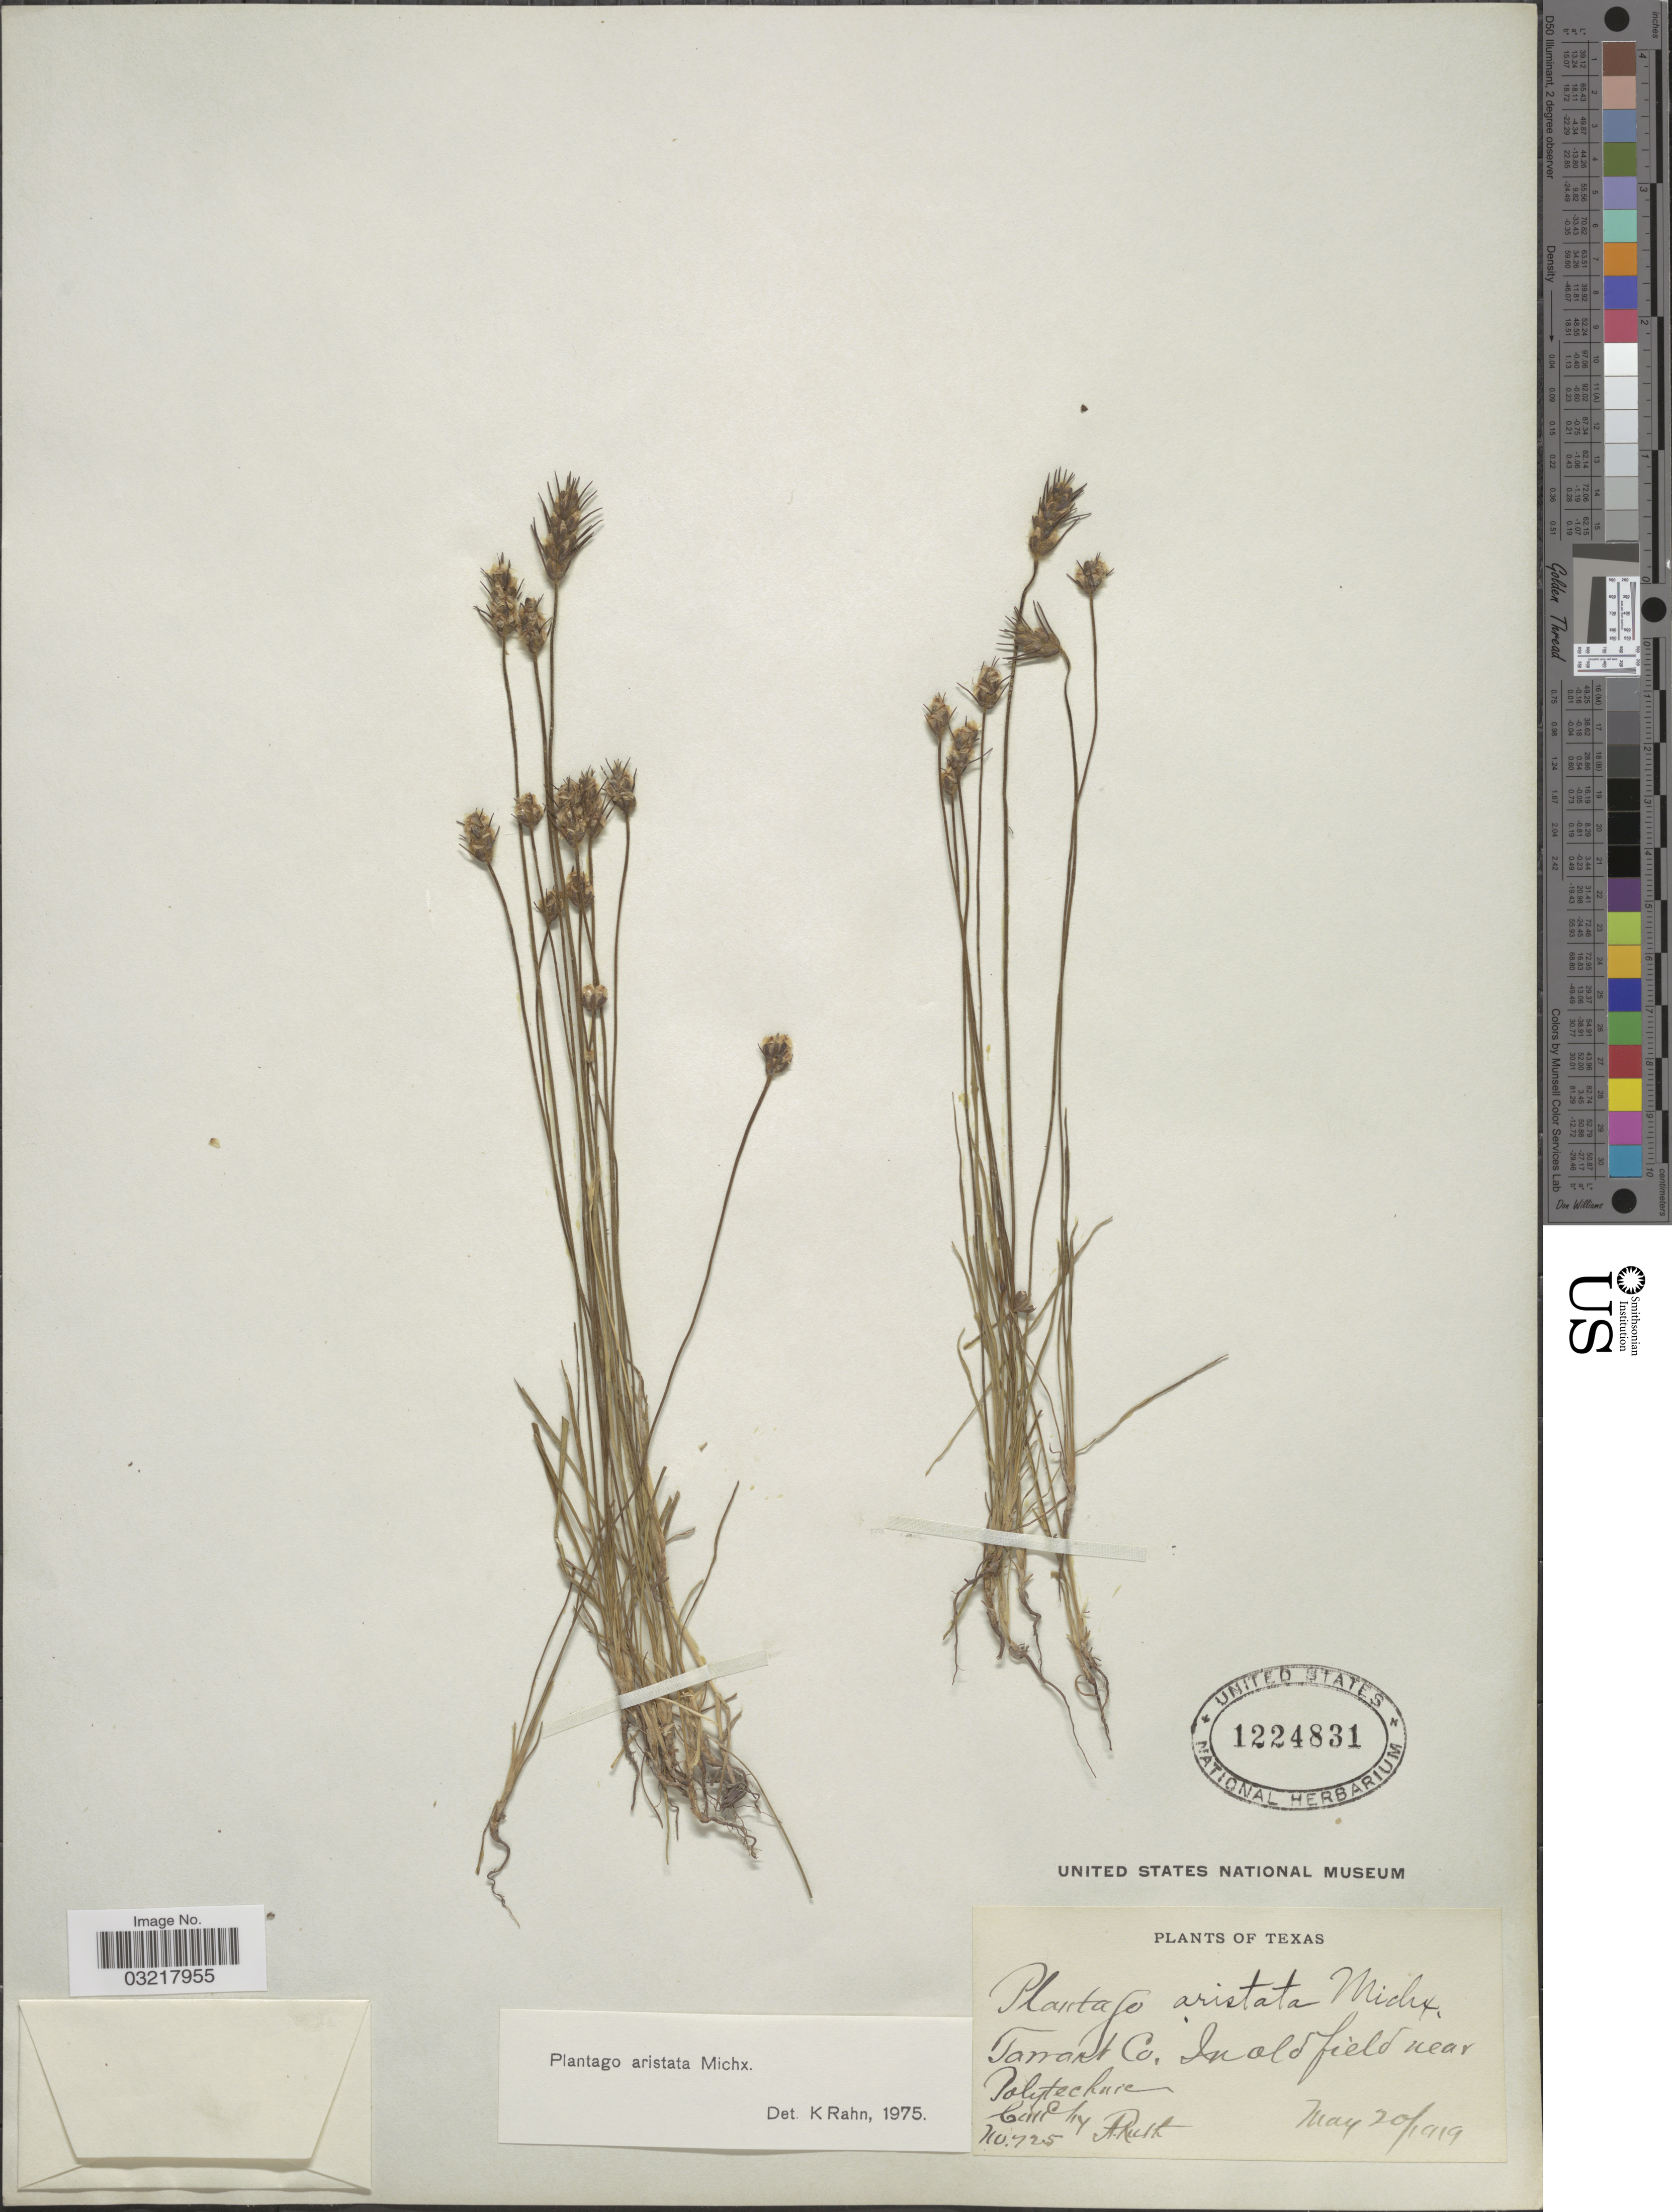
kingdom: Plantae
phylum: Tracheophyta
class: Magnoliopsida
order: Lamiales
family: Plantaginaceae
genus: Plantago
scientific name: Plantago aristata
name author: Michx.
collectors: A. Ruth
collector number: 725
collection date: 1919-05-20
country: United States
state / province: Texas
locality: Tarrant Co., in old field near Polytechnic.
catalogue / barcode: US 1224831